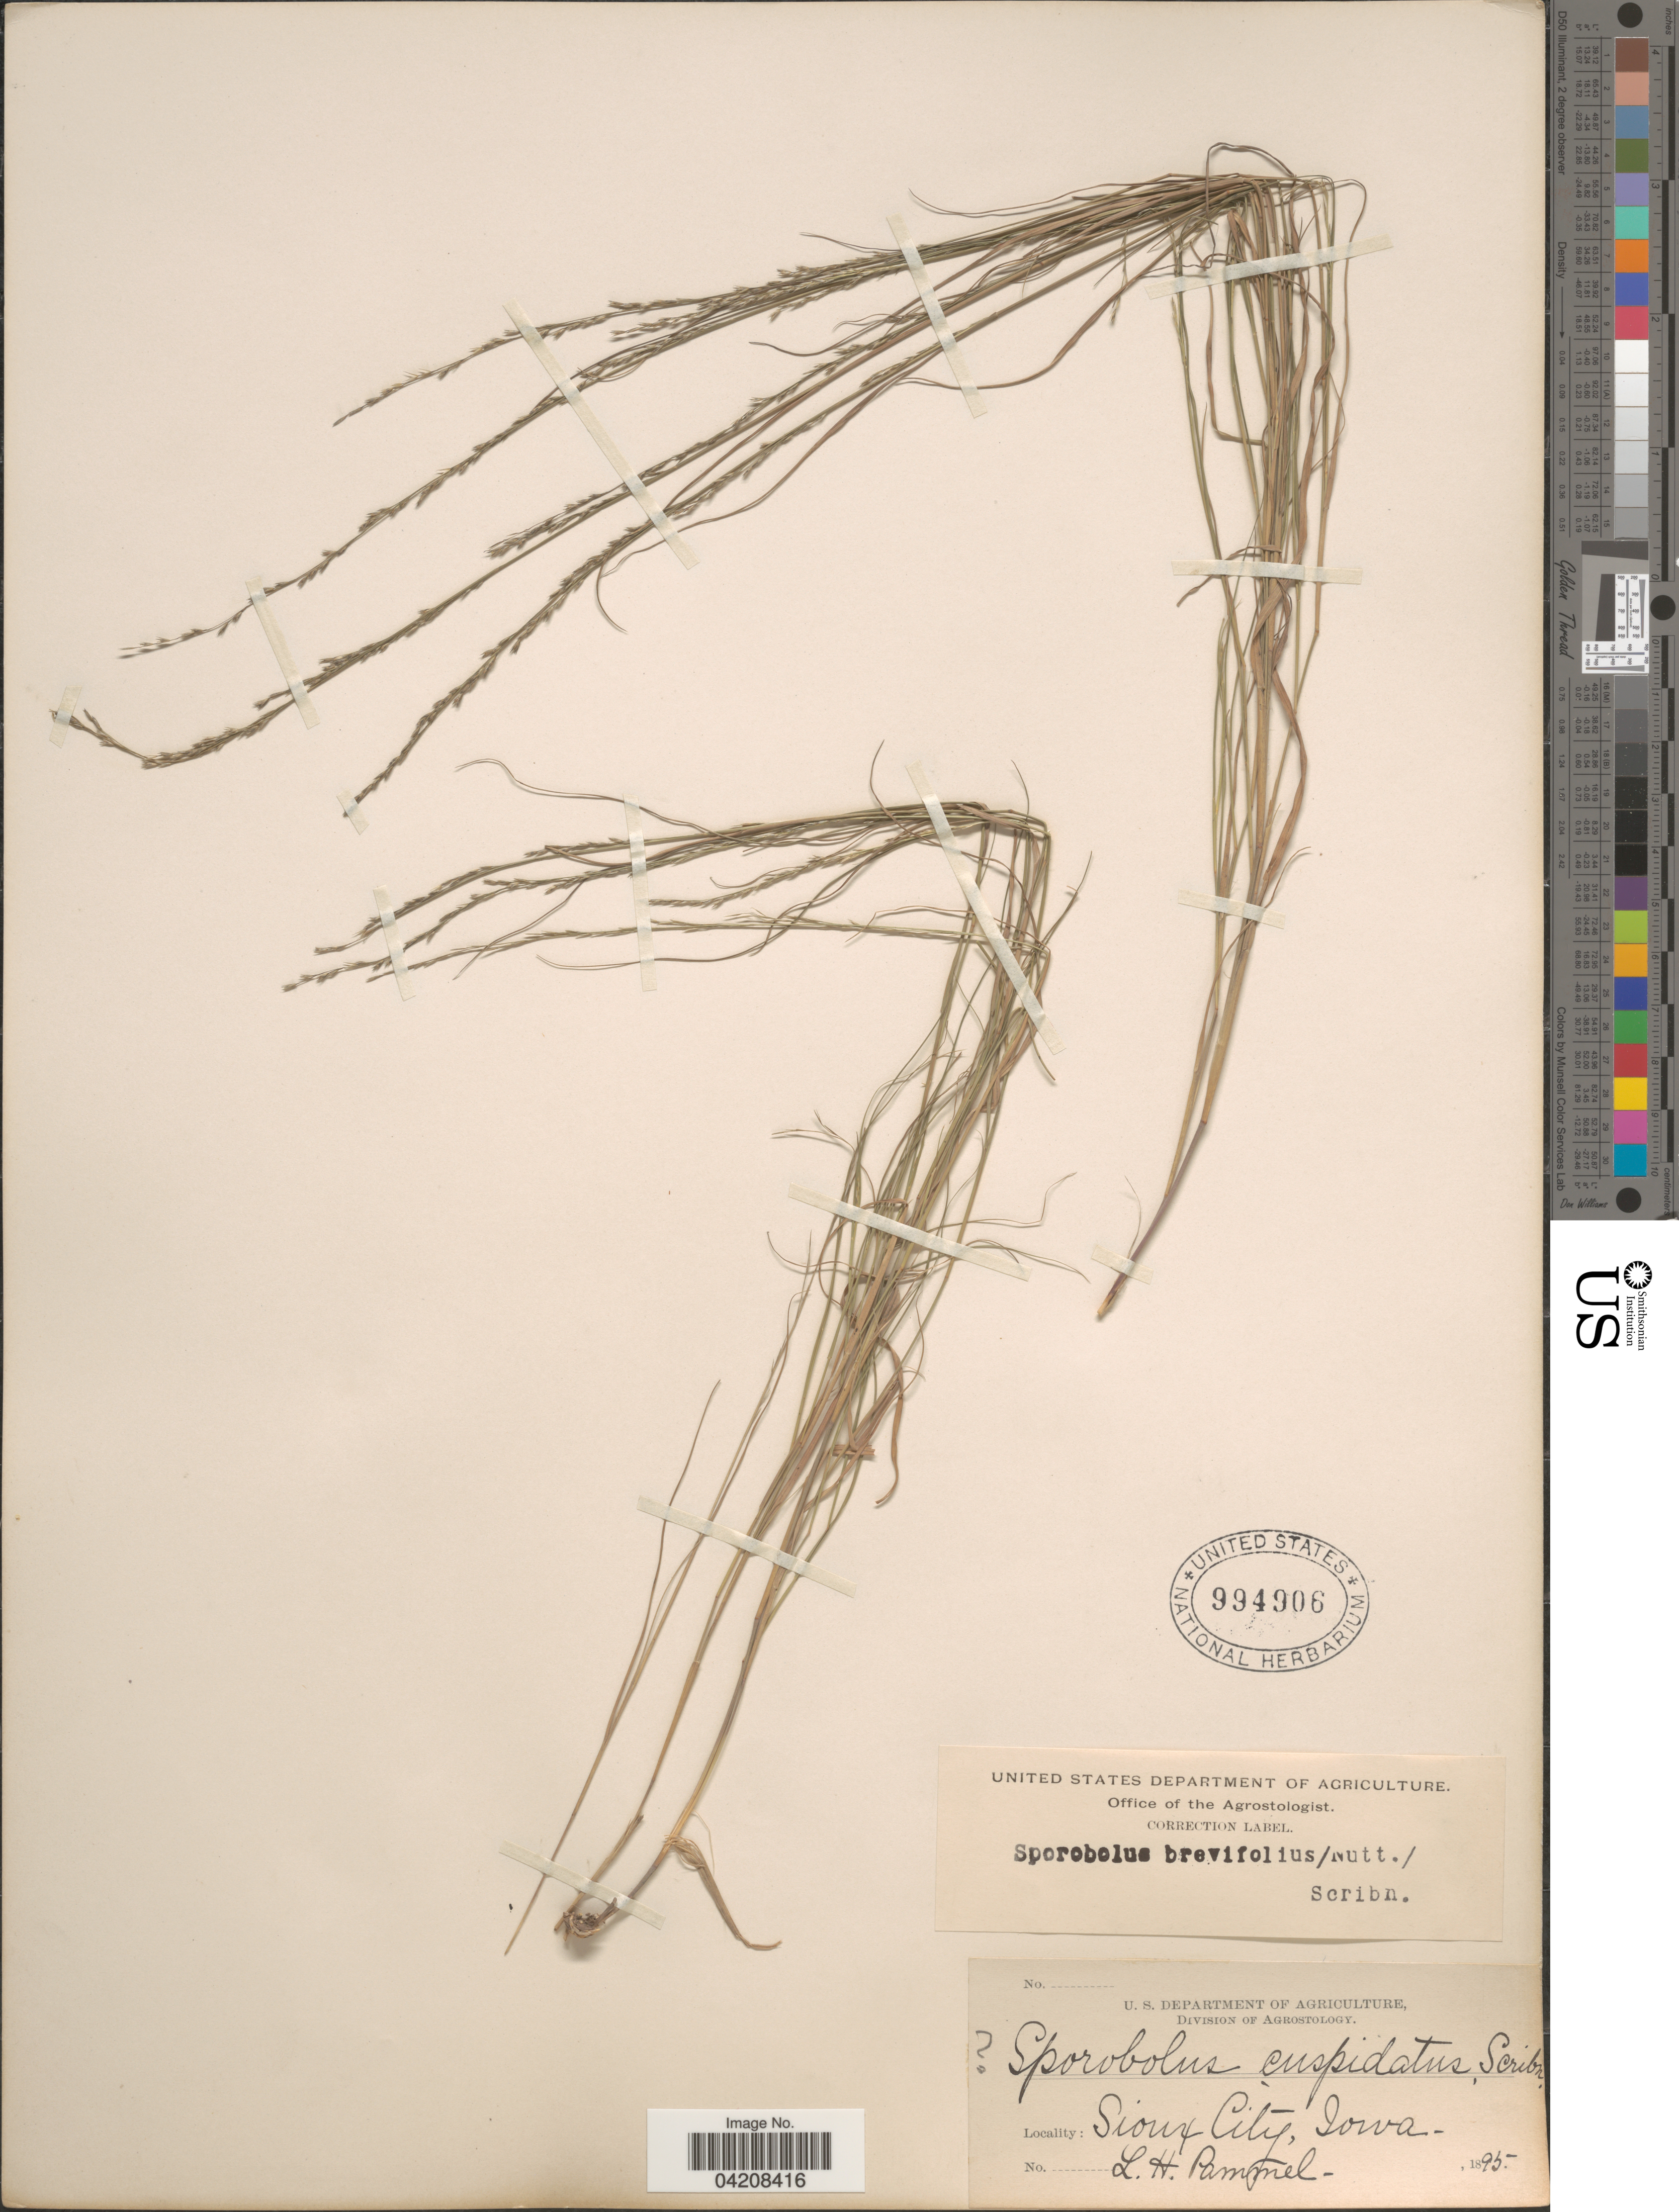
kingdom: Plantae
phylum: Tracheophyta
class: Liliopsida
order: Poales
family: Poaceae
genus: Muhlenbergia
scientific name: Muhlenbergia cuspidata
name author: (Torr. ex Hook.) Rydb.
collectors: L. Pammel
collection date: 1895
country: United States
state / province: Iowa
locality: Sioux City.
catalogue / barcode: US 994906